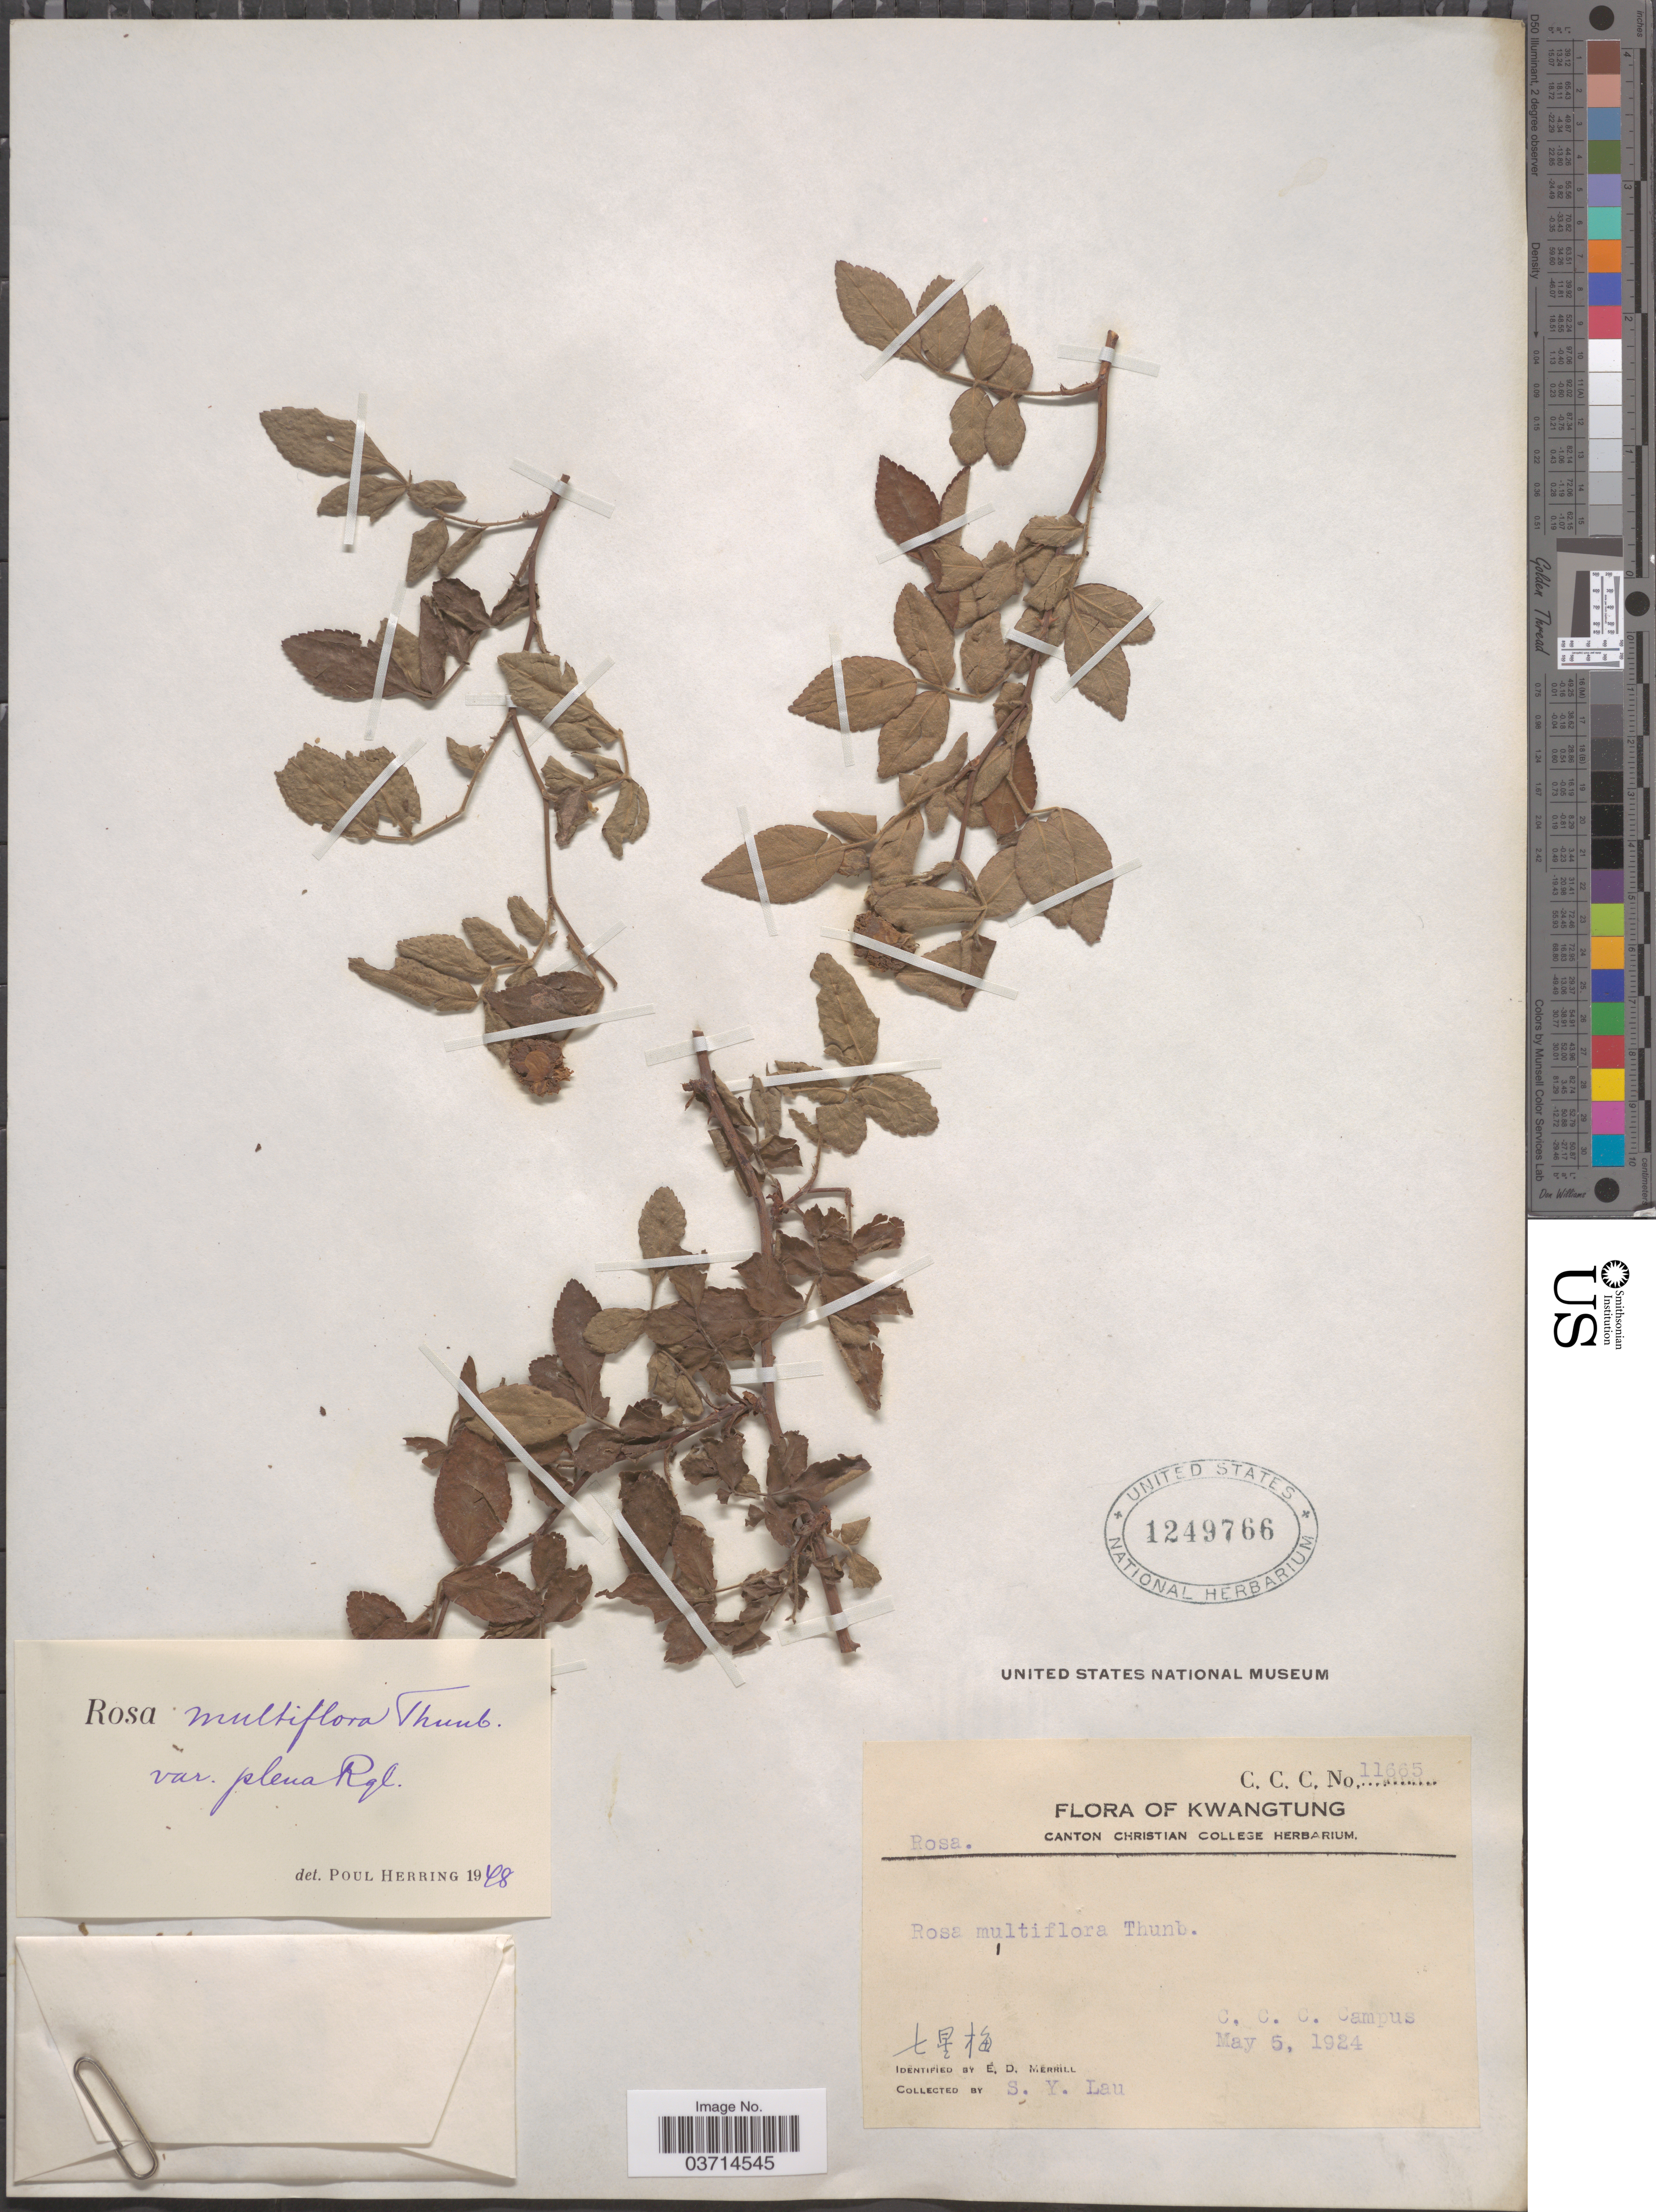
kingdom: Plantae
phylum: Tracheophyta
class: Magnoliopsida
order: Rosales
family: Rosaceae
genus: Rosa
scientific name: Rosa multiflora var. plena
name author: Regel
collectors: S. K. Lau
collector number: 11665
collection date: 1924-05-05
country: China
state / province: Guangdong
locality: Kwangtung. C.C.C.Campus.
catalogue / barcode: US 1249766